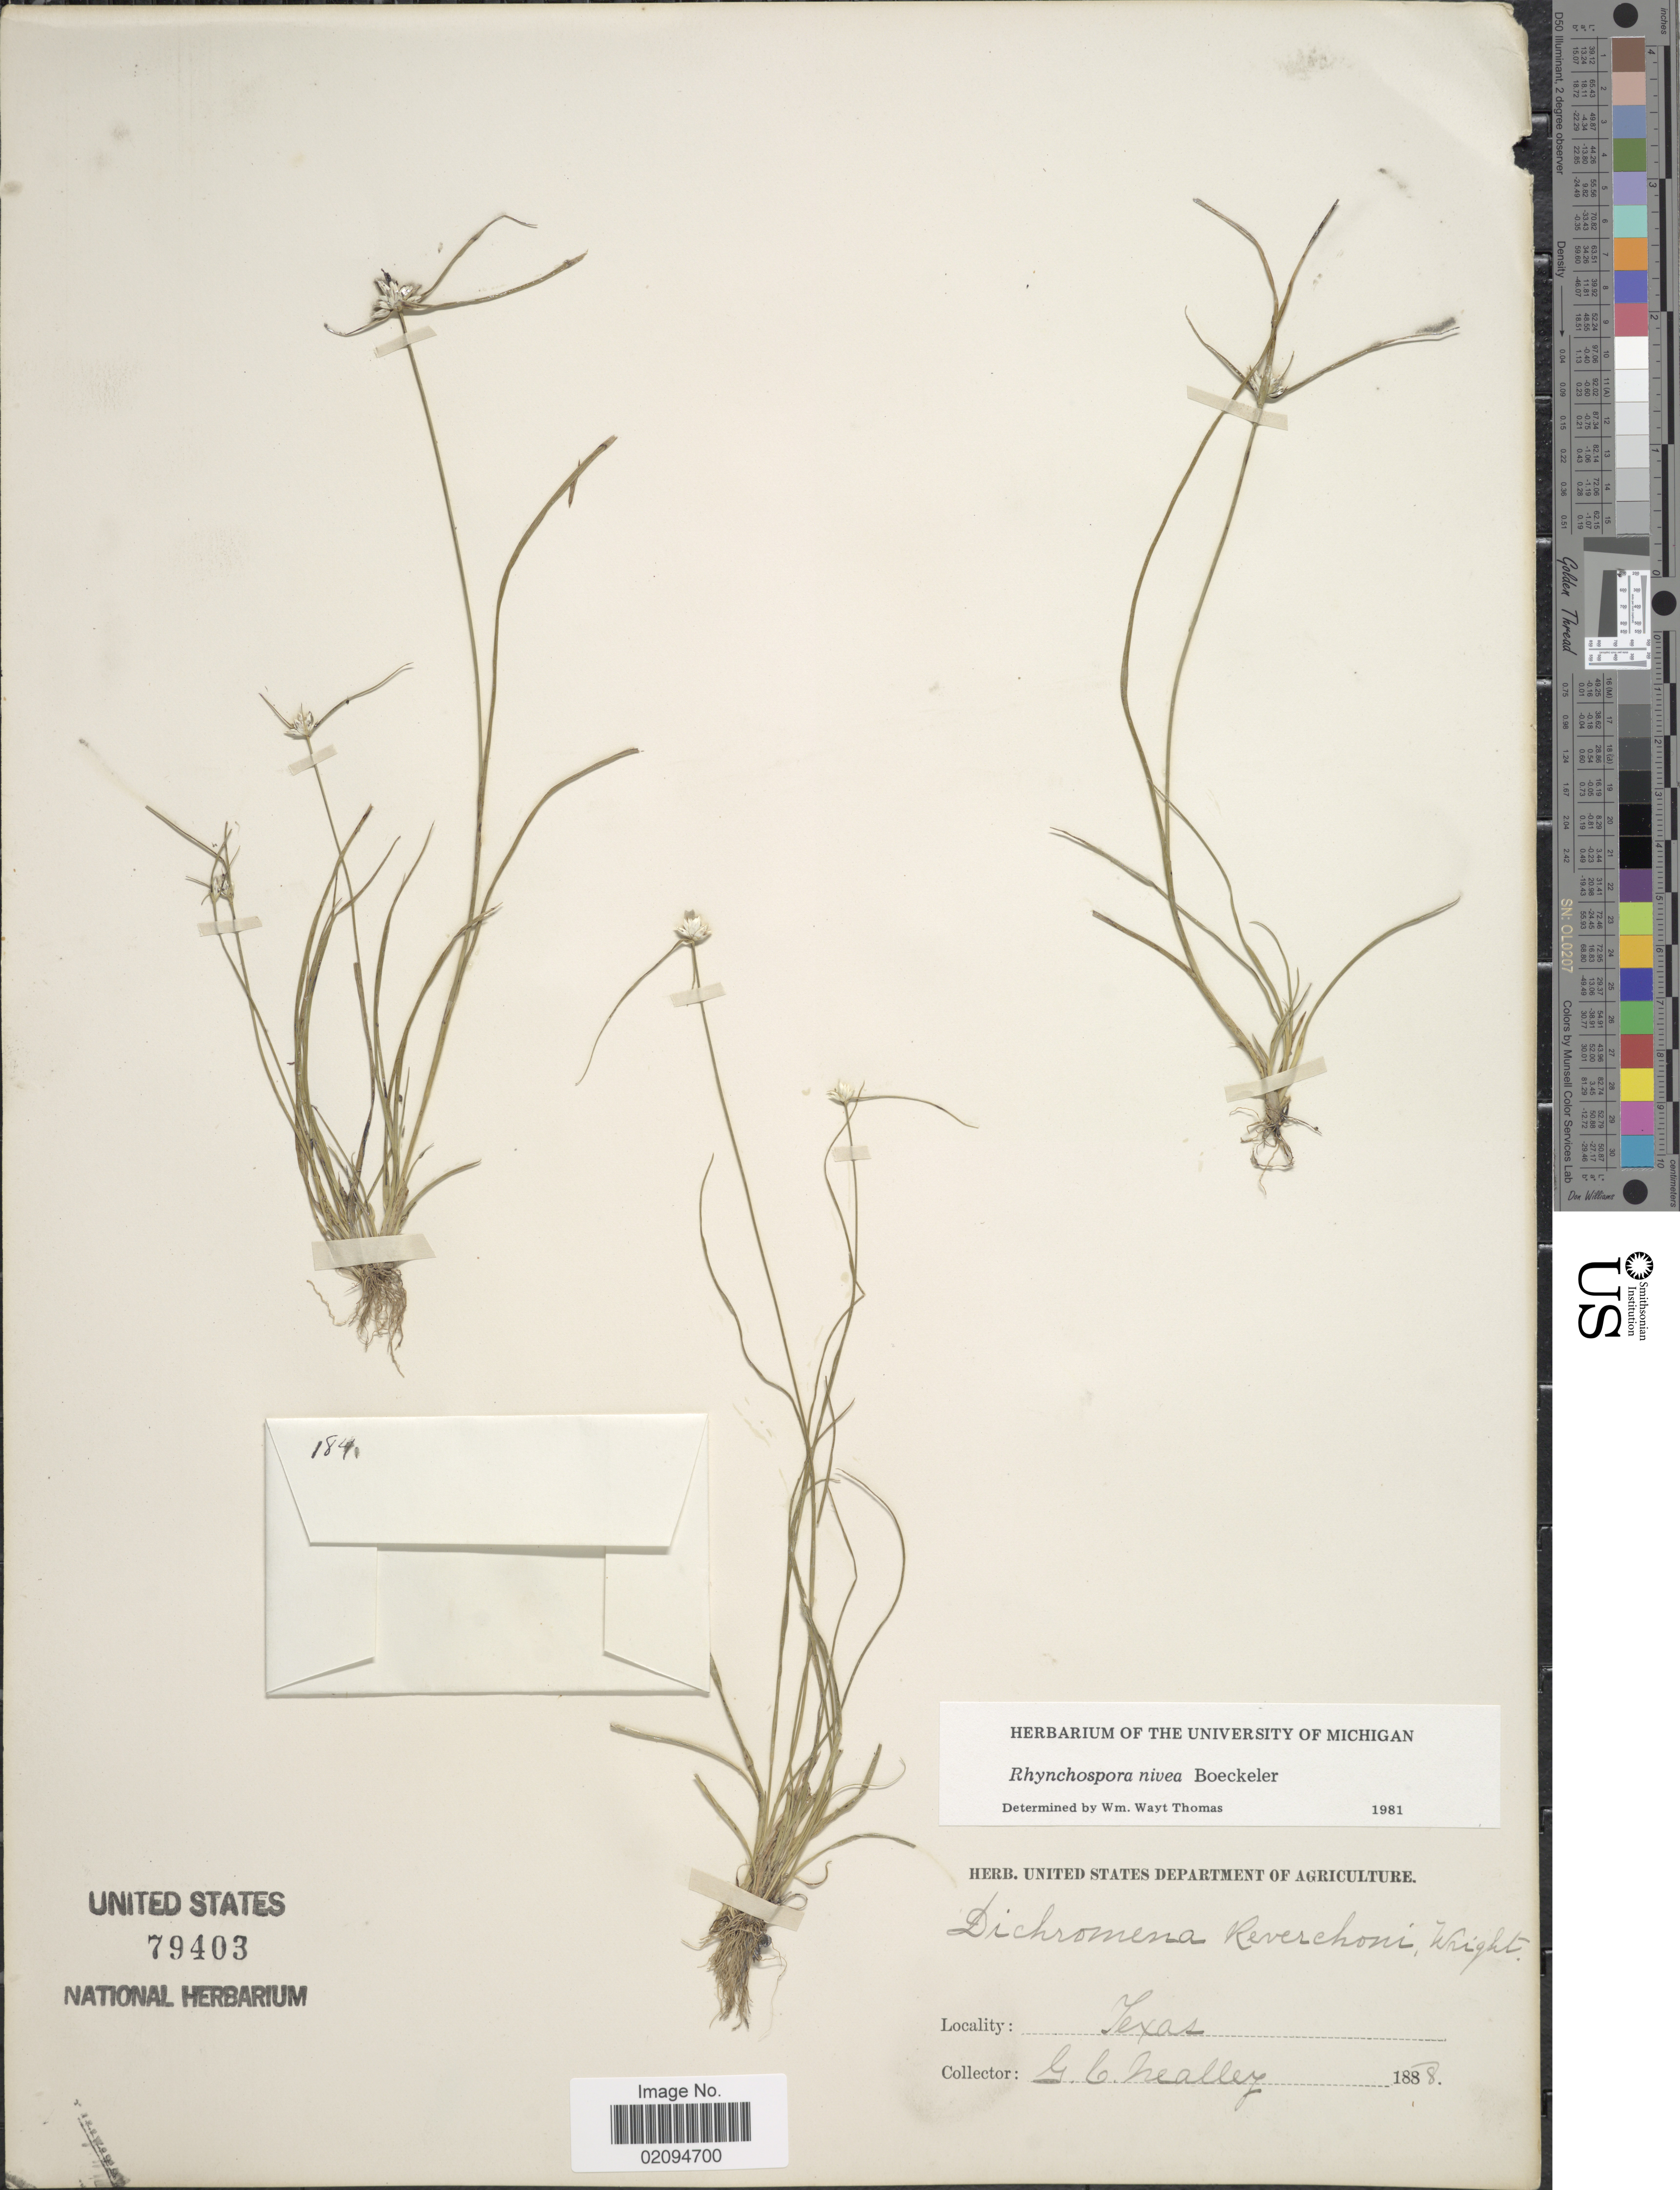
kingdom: Plantae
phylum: Tracheophyta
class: Liliopsida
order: Poales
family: Cyperaceae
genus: Rhynchospora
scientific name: Rhynchospora nivea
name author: Boeckeler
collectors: G. C. Nealley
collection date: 1888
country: United States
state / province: Texas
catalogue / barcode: US 79403